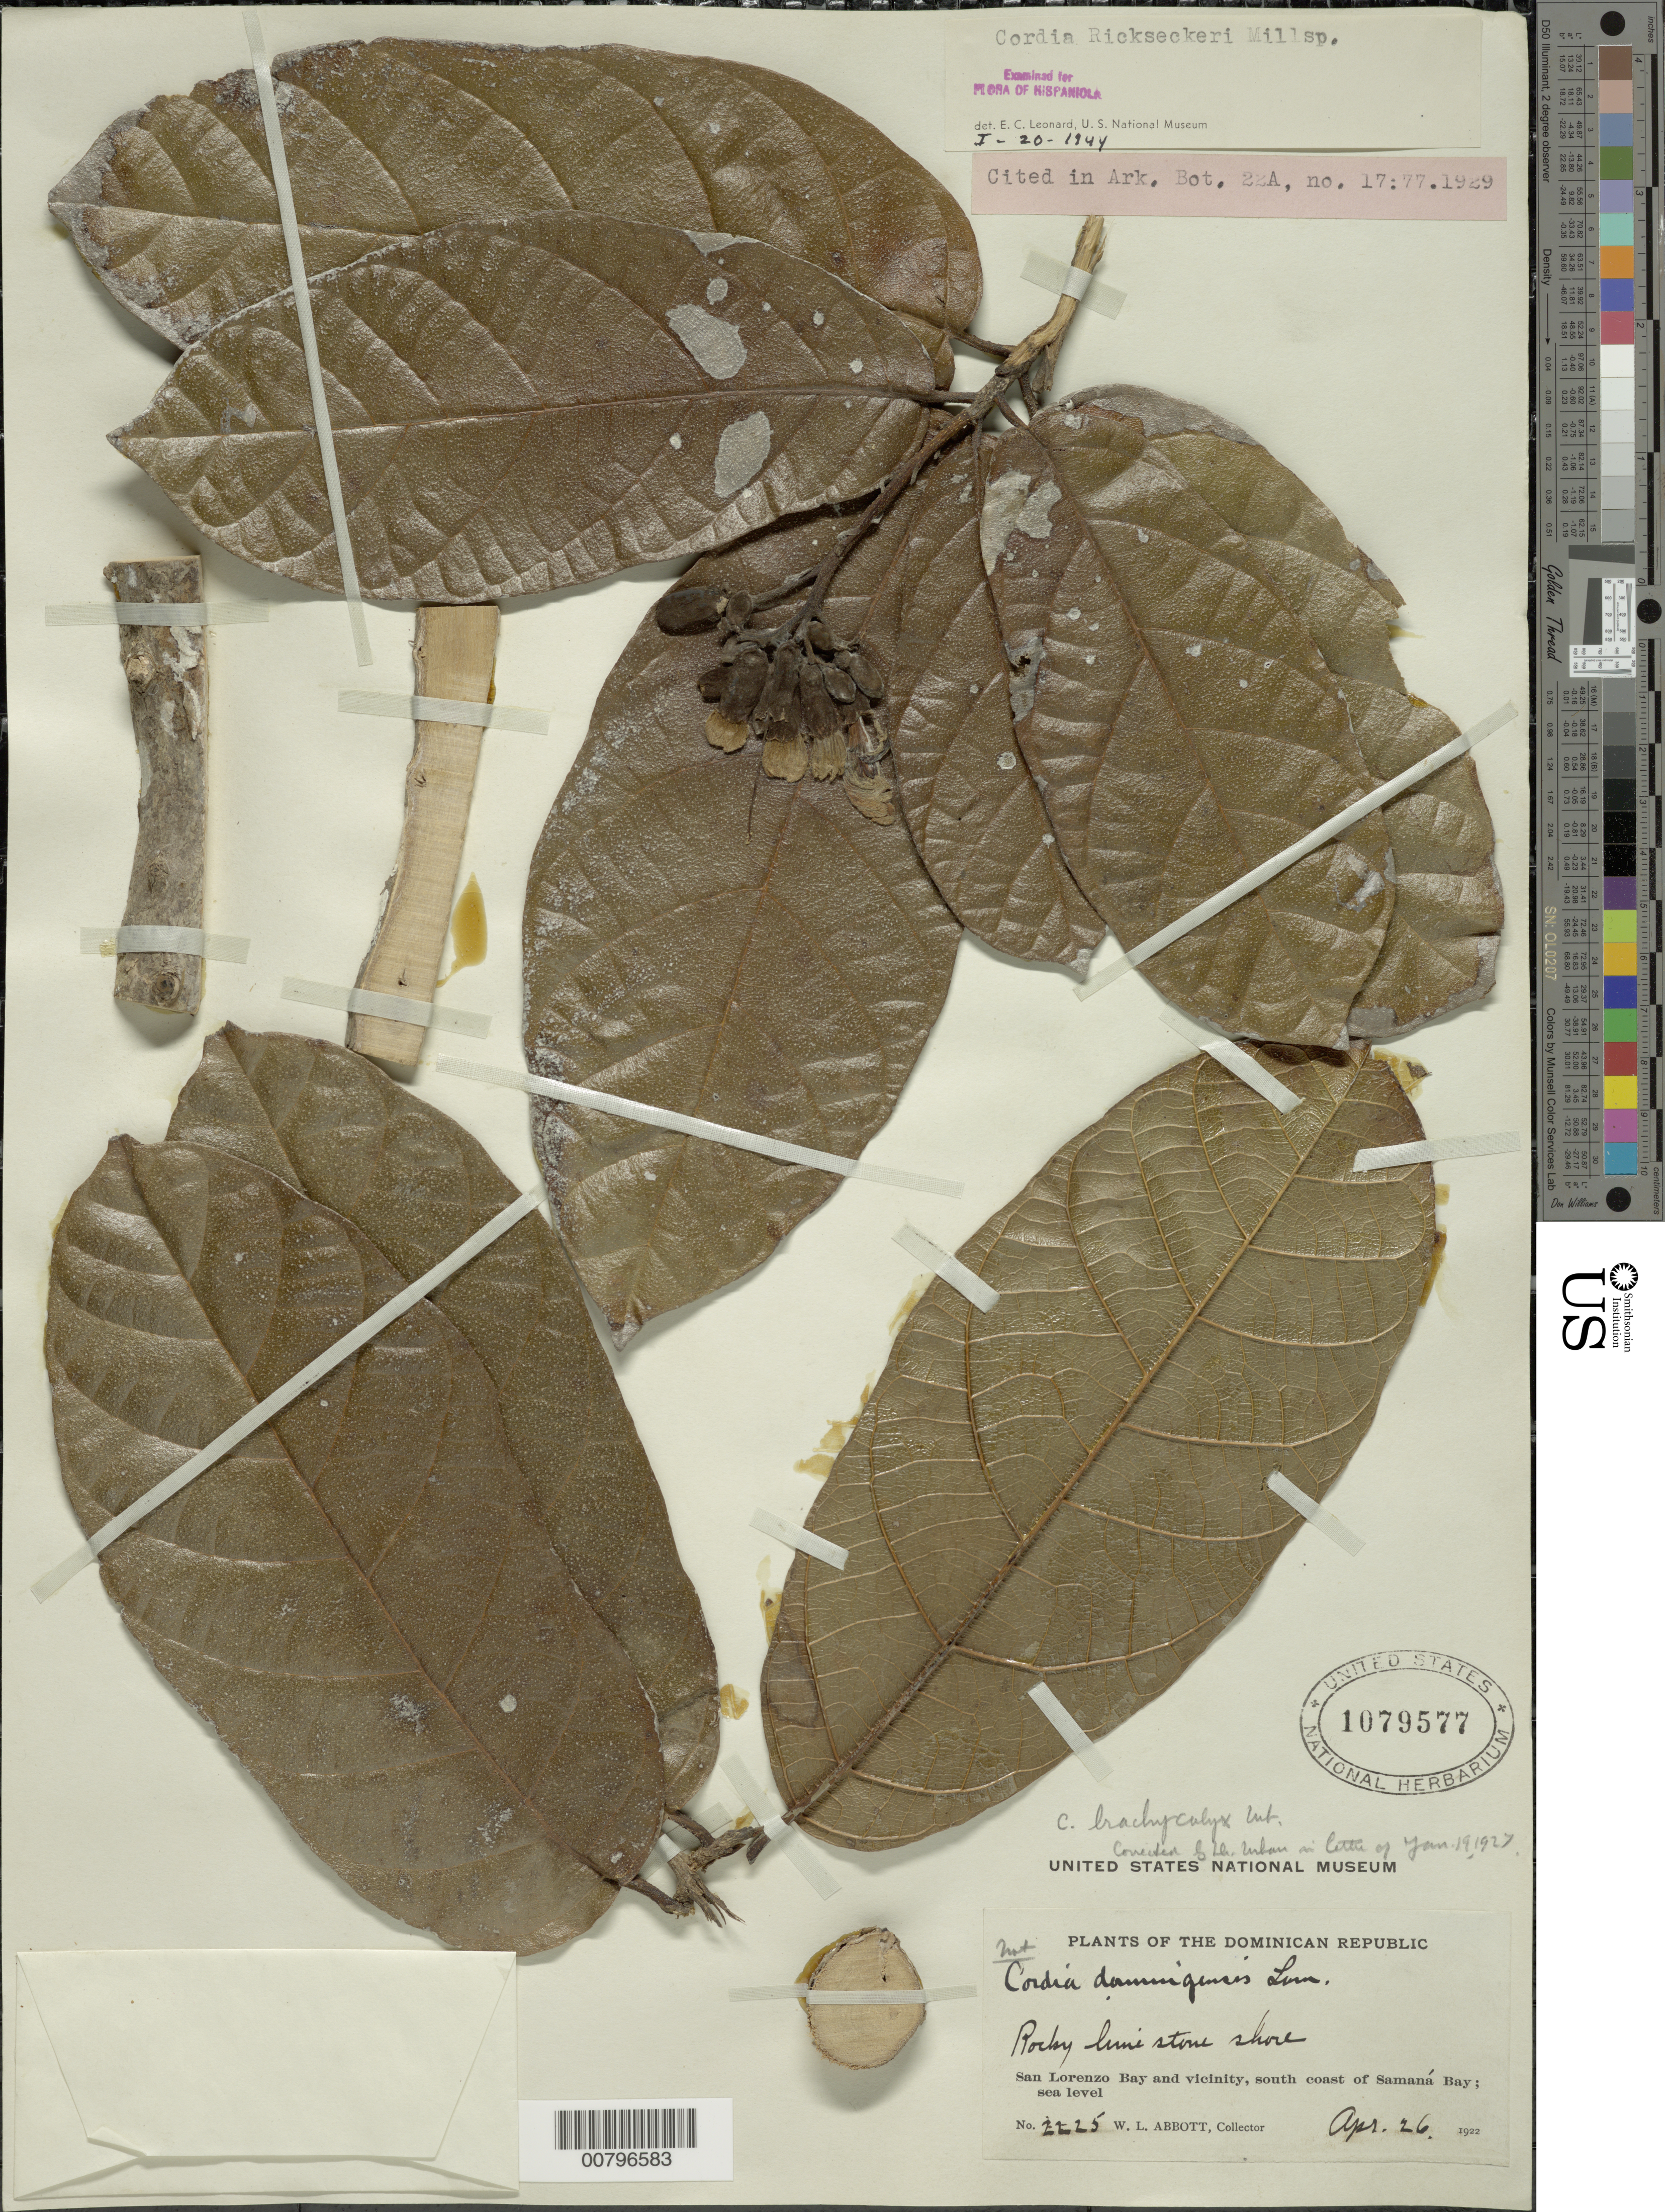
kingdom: Plantae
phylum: Tracheophyta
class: Magnoliopsida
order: Boraginales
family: Cordiaceae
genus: Cordia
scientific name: Cordia rickseckeri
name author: Millsp.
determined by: Leonard, Emery C., (US)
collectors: W. L. Abbott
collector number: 2225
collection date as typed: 26 Apr 1922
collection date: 1922-04-26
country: Dominican Republic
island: Hispaniola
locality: South coast of Samaná Bay, San Lorenzo Bay and vicinity.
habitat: Rocky lime stone shore.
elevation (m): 0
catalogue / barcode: US 1079577